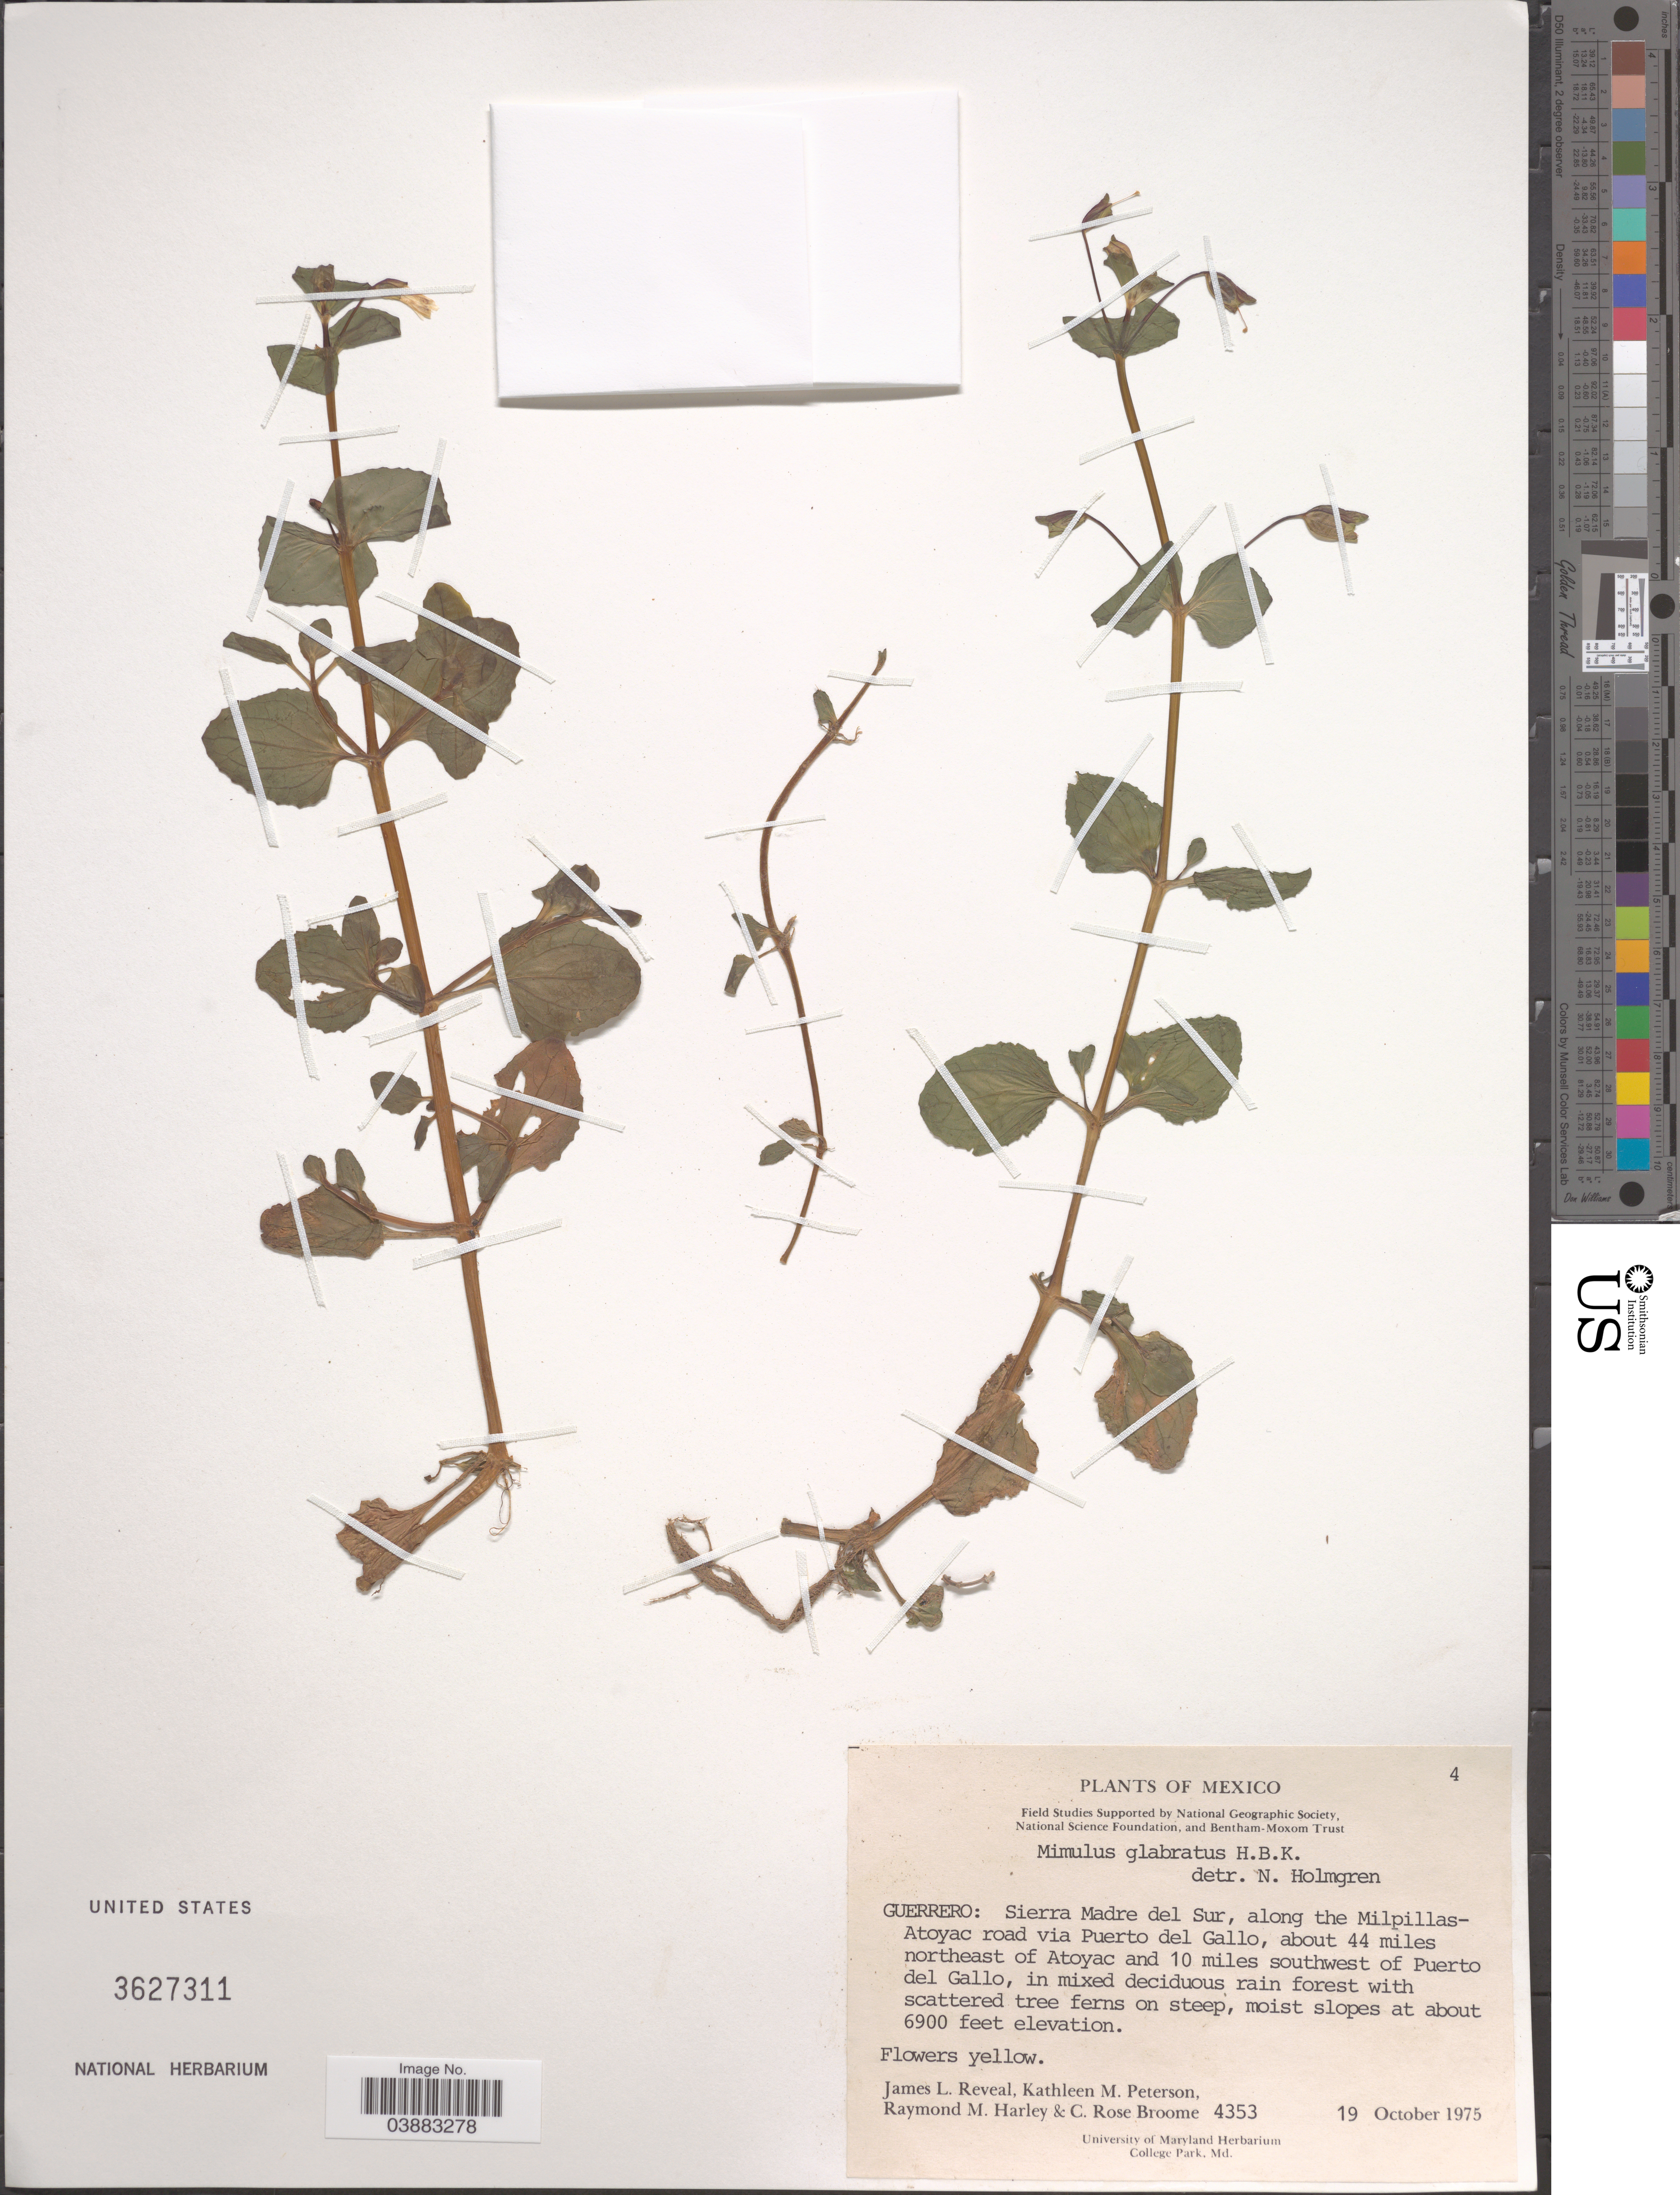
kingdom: Plantae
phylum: Tracheophyta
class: Magnoliopsida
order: Lamiales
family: Phrymaceae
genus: Mimulus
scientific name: Mimulus glabratus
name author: Kunth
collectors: J. L. Reveal, K. Peterson, R. M. Harley & C. R. Broome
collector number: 4353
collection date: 1975-10-19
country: Mexico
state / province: Guerrero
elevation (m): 2103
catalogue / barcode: US 3627311